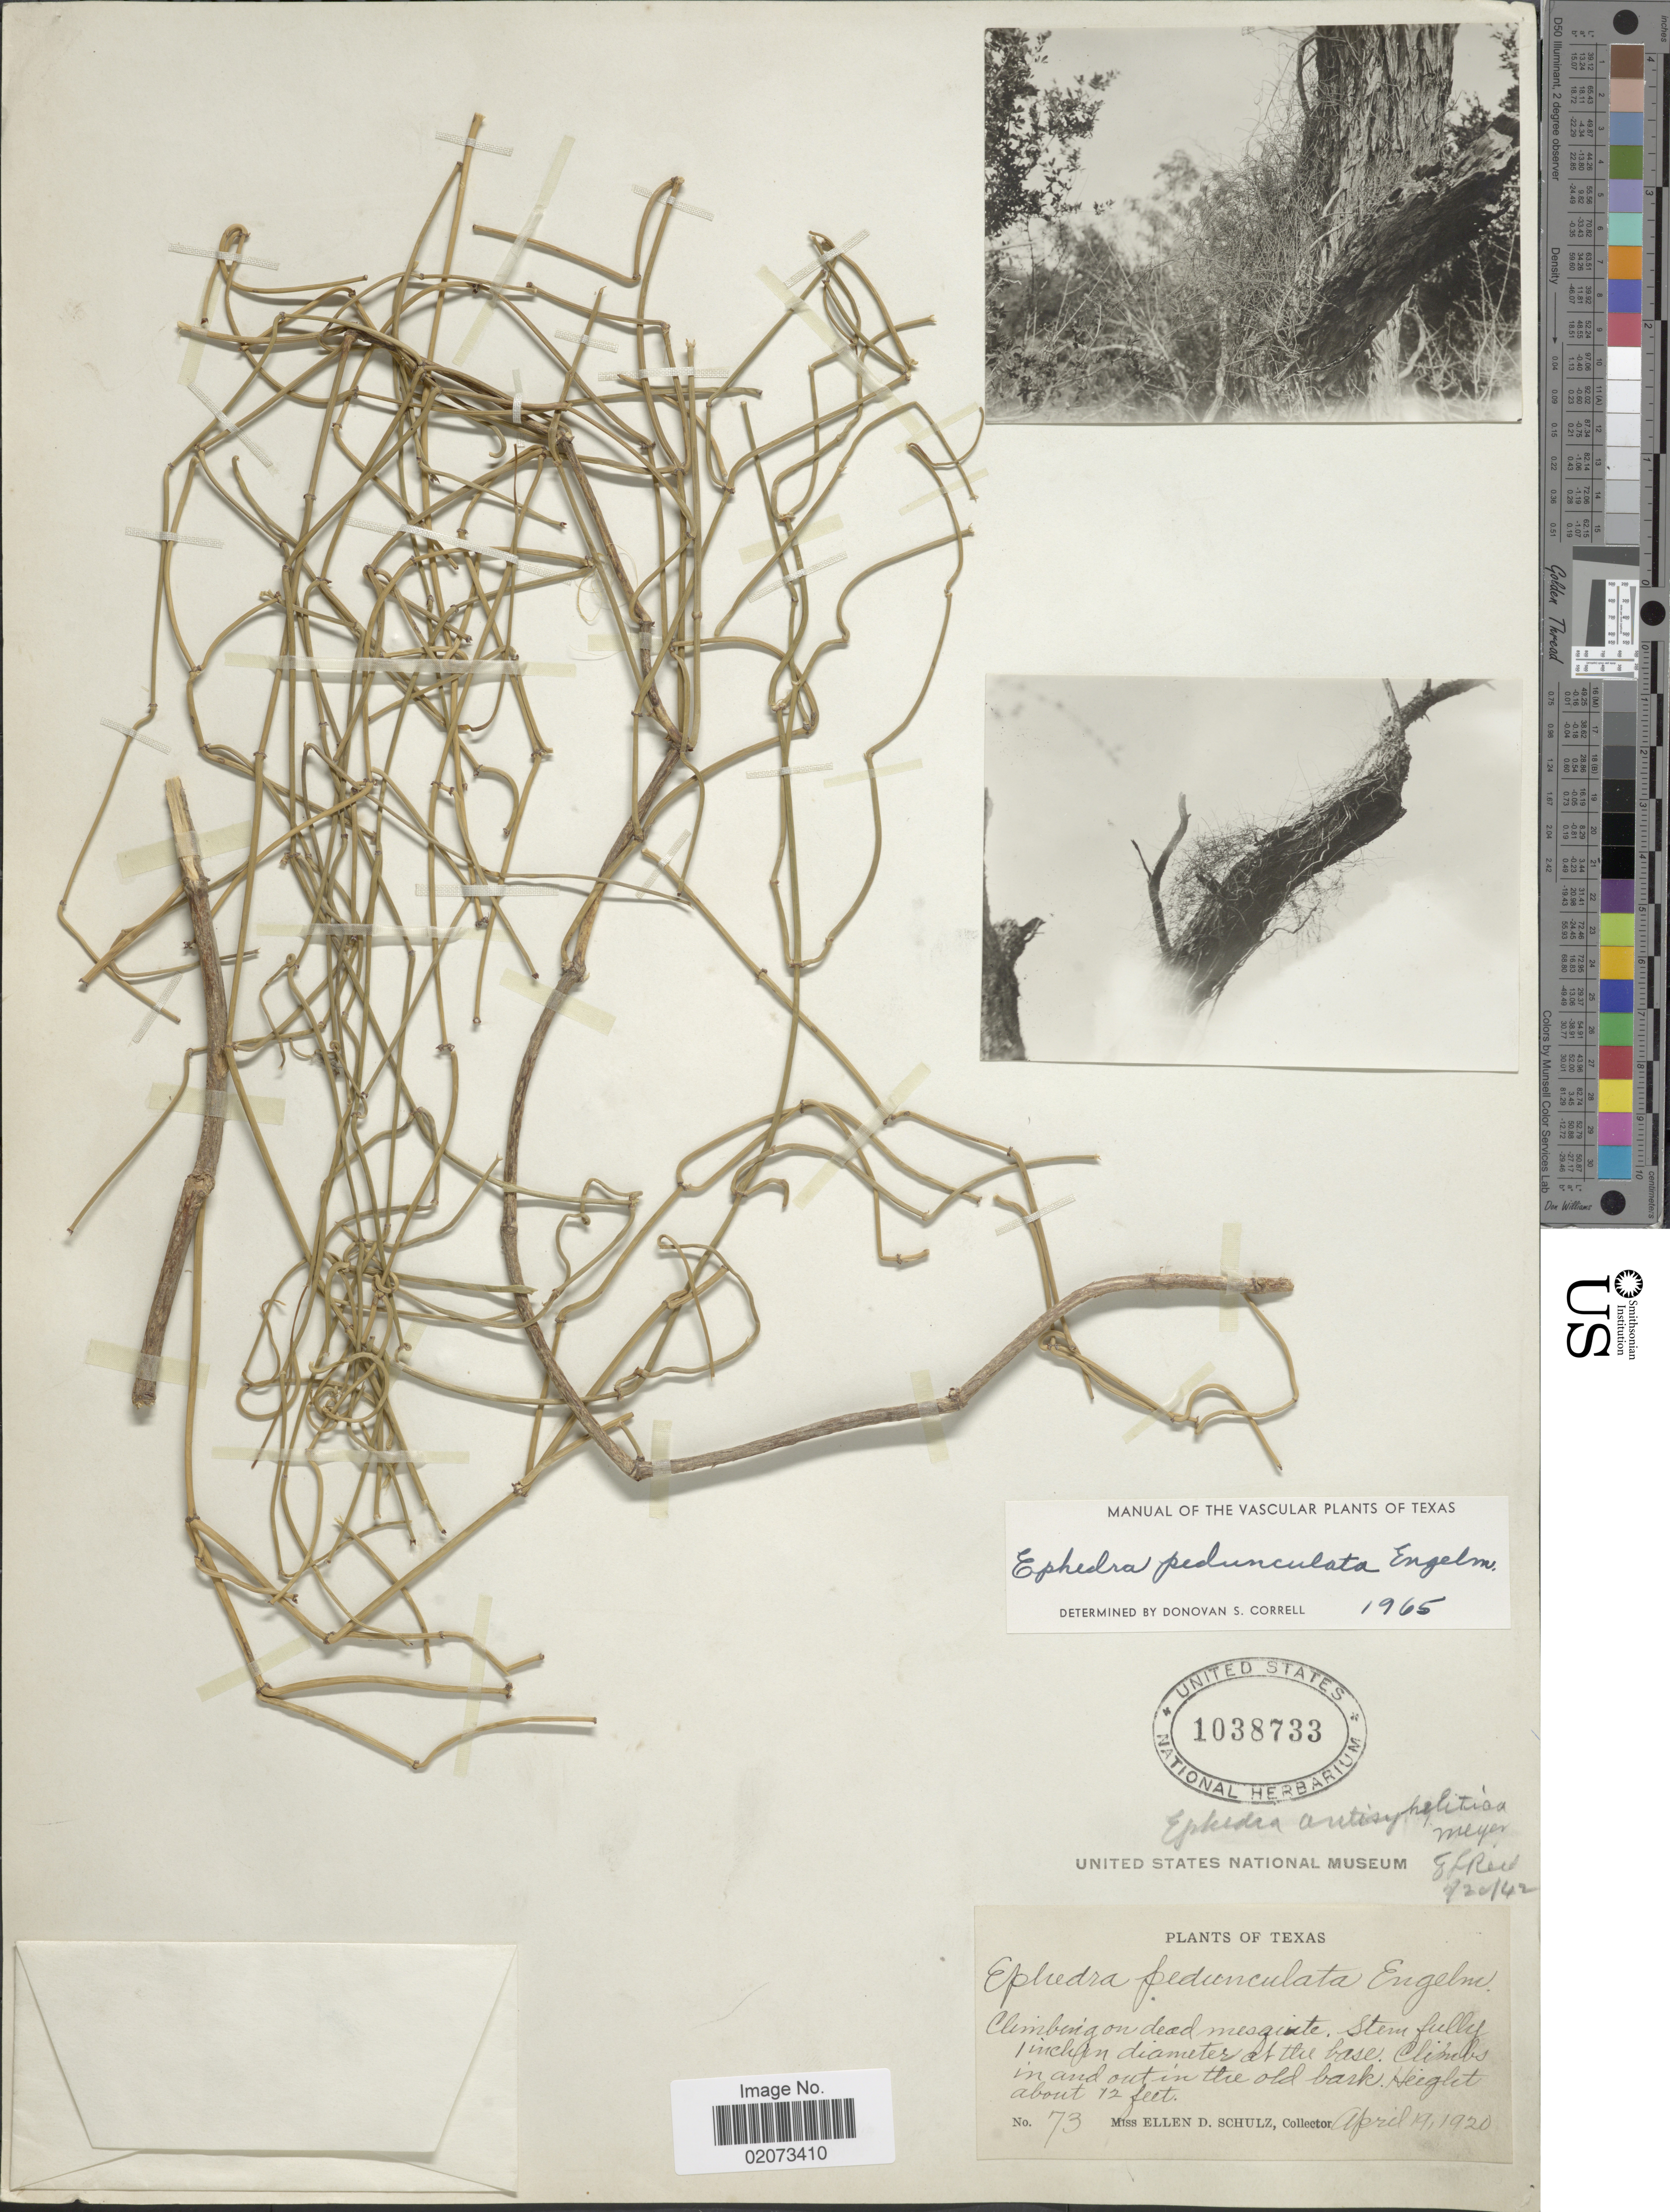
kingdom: Plantae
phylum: Tracheophyta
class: Gnetopsida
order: Ephedrales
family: Ephedraceae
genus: Ephedra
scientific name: Ephedra pedunculata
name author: Engelm. ex S. Watson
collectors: E. D. Schulz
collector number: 73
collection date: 1920-04-19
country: United States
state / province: Texas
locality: Texas.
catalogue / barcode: US 1038733